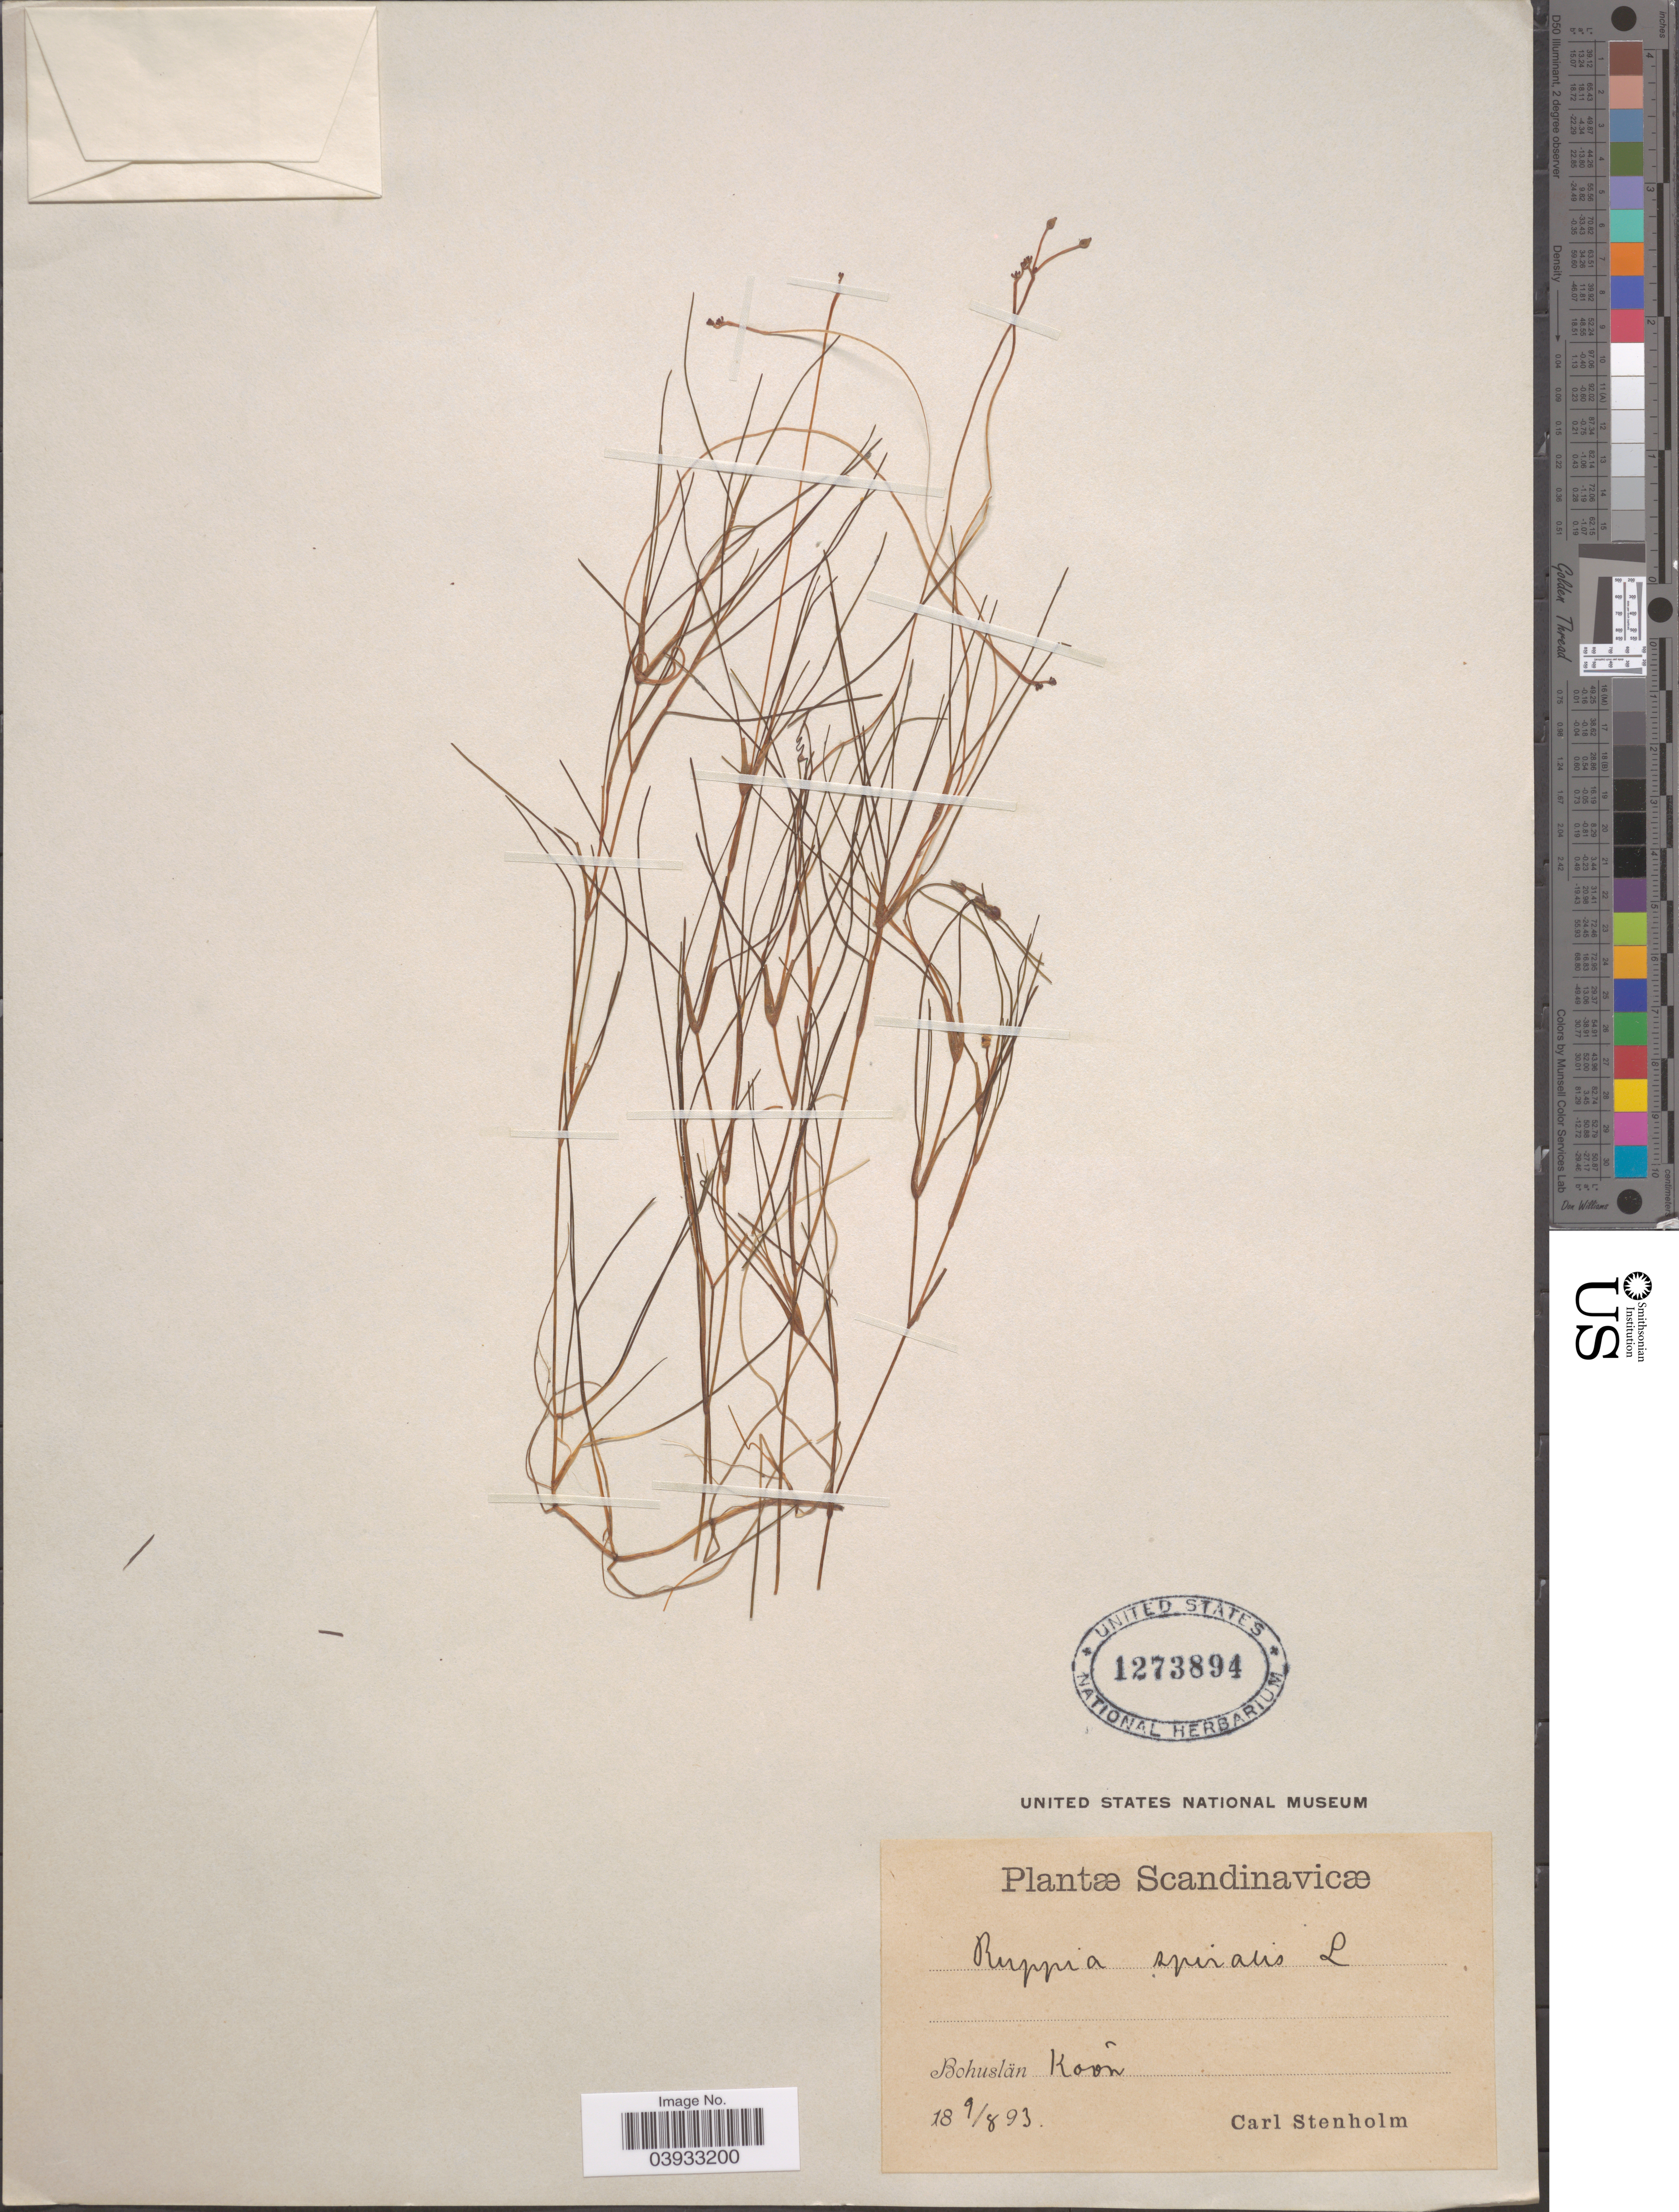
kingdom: Plantae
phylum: Tracheophyta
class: Liliopsida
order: Alismatales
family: Ruppiaceae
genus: Ruppia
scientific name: Ruppia spiralis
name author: L. ex Dumort.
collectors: C. Stenholm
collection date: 1893-08-09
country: Sweden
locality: Scandinavicæ. Bohuslän Koôn.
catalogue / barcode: US 1273894